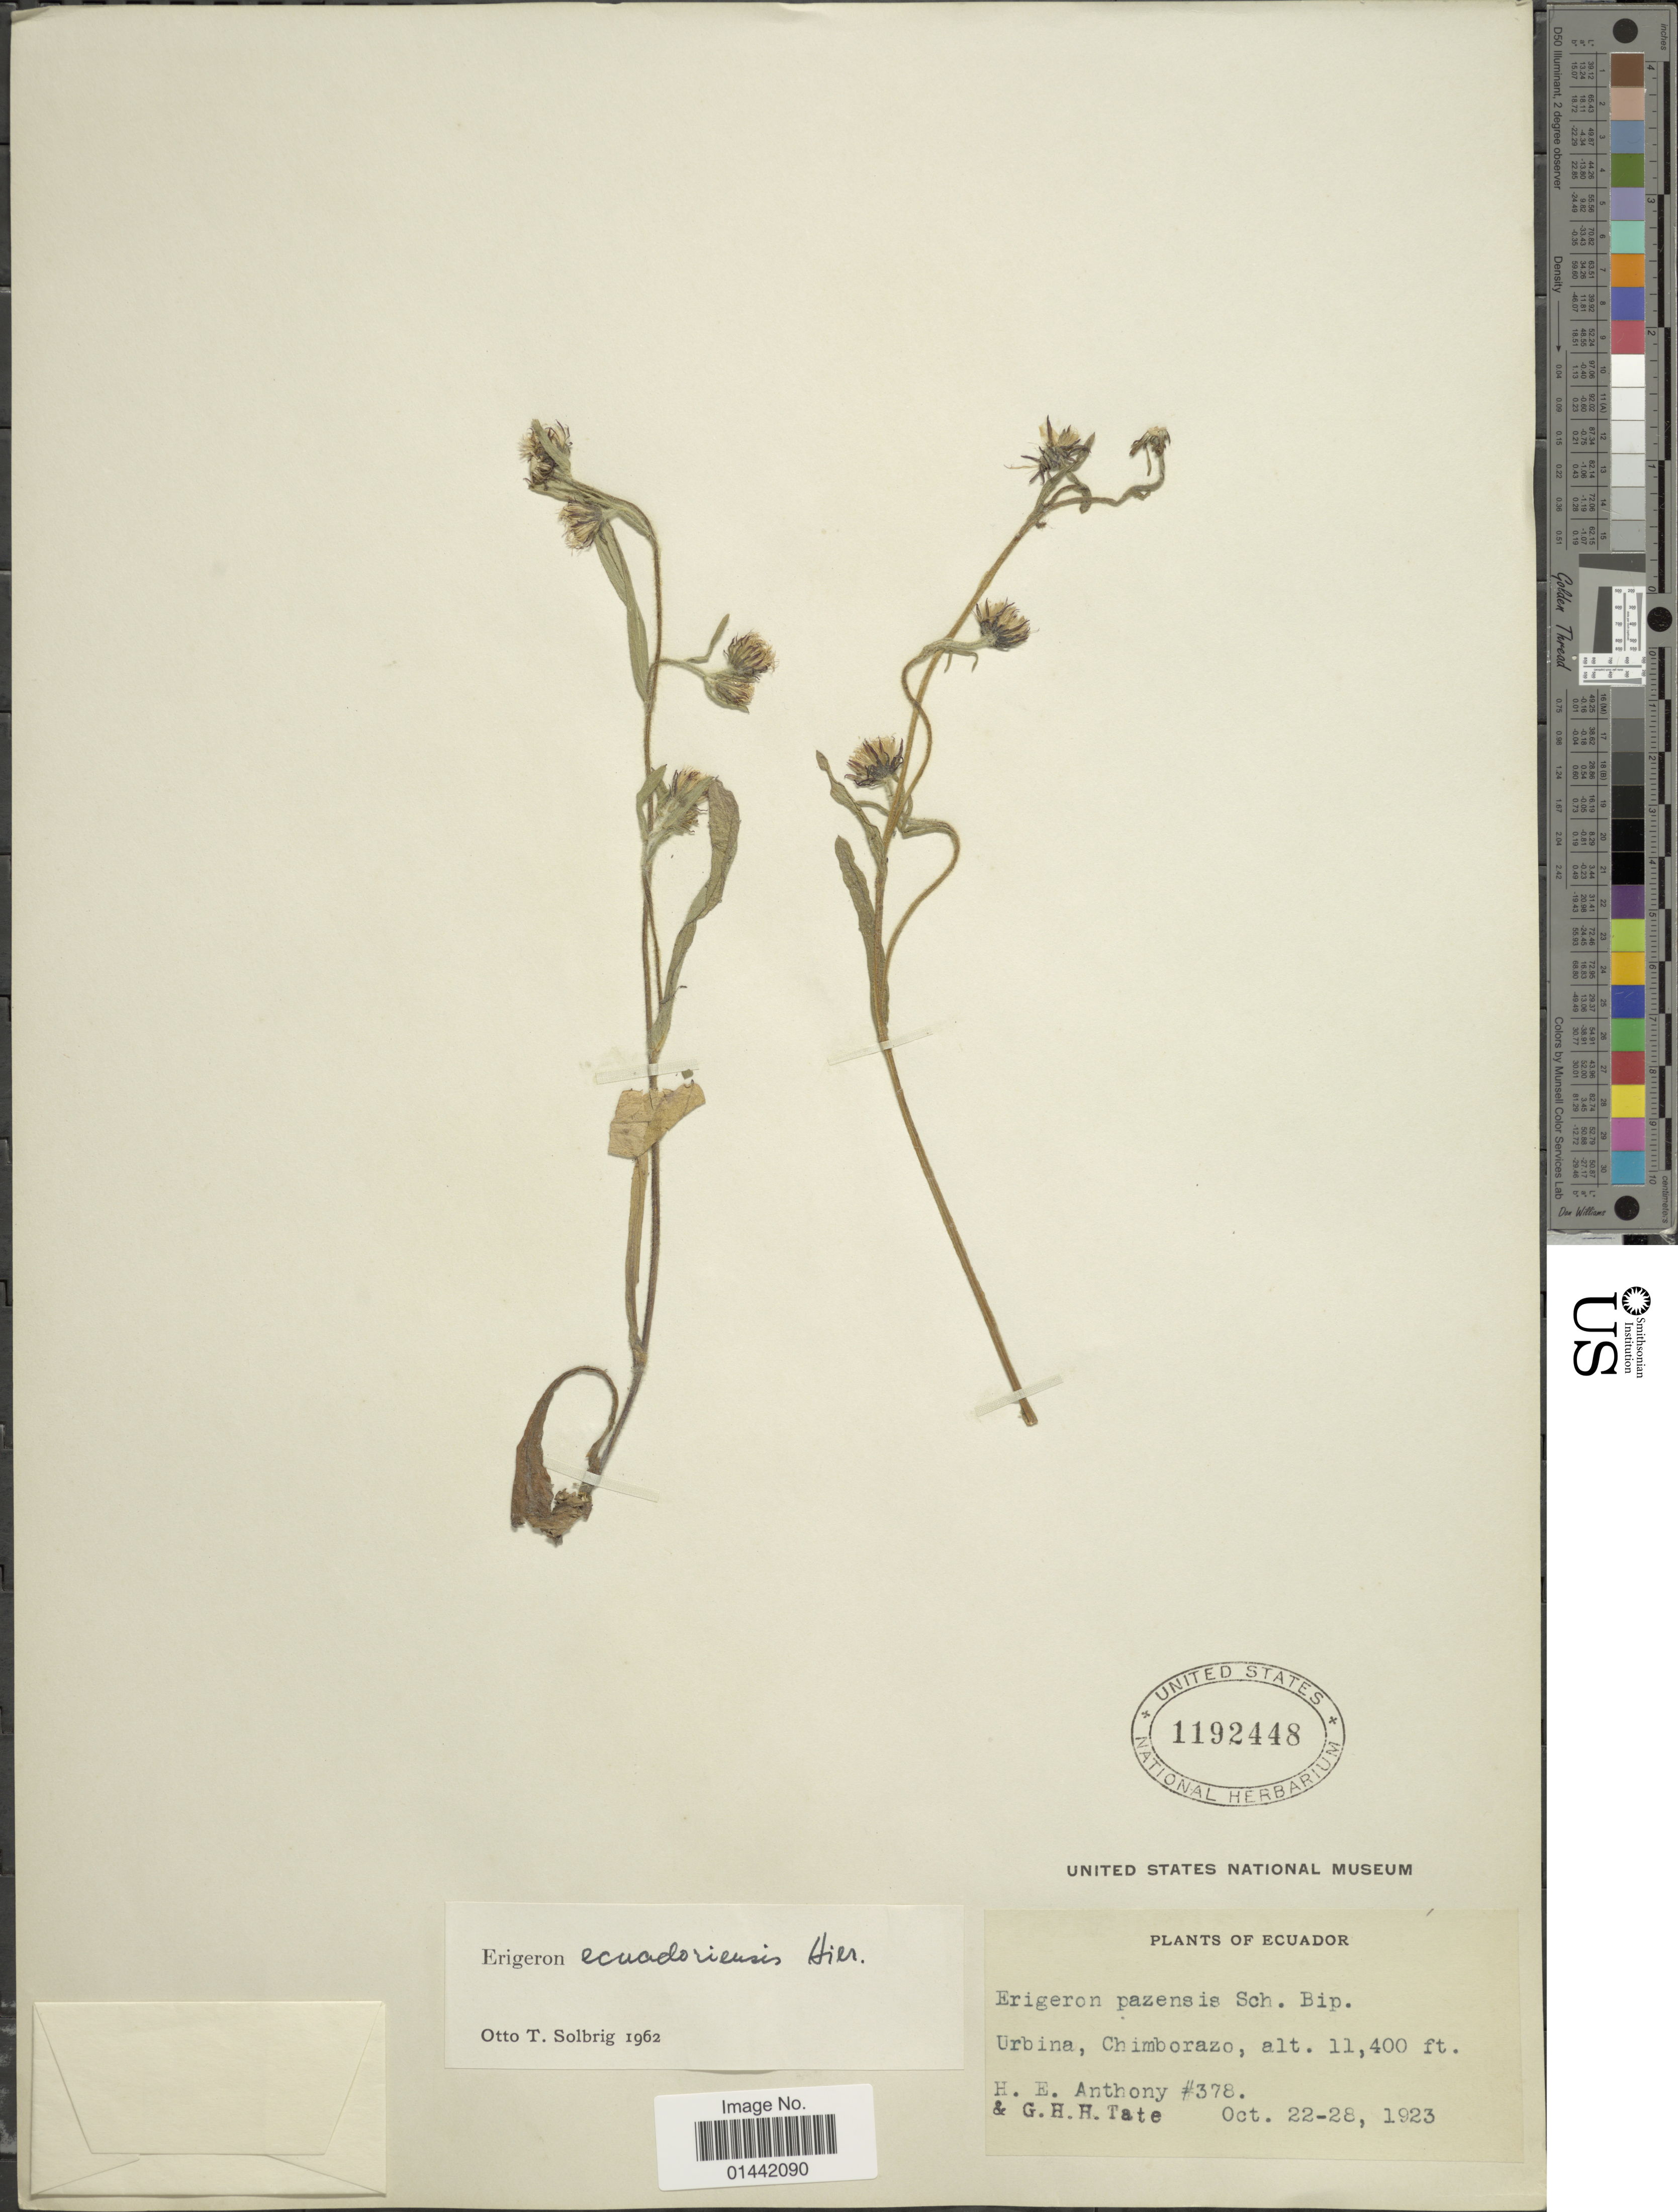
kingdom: Plantae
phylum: Tracheophyta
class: Magnoliopsida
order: Asterales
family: Asteraceae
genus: Erigeron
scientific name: Erigeron ecuadoriensis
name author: Hieron.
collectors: H. E. Anthony & G. Tate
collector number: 378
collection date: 1923-10-22/1923-10-28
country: Ecuador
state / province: Chimborazo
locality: Urbina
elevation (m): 3475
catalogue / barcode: US 1192448